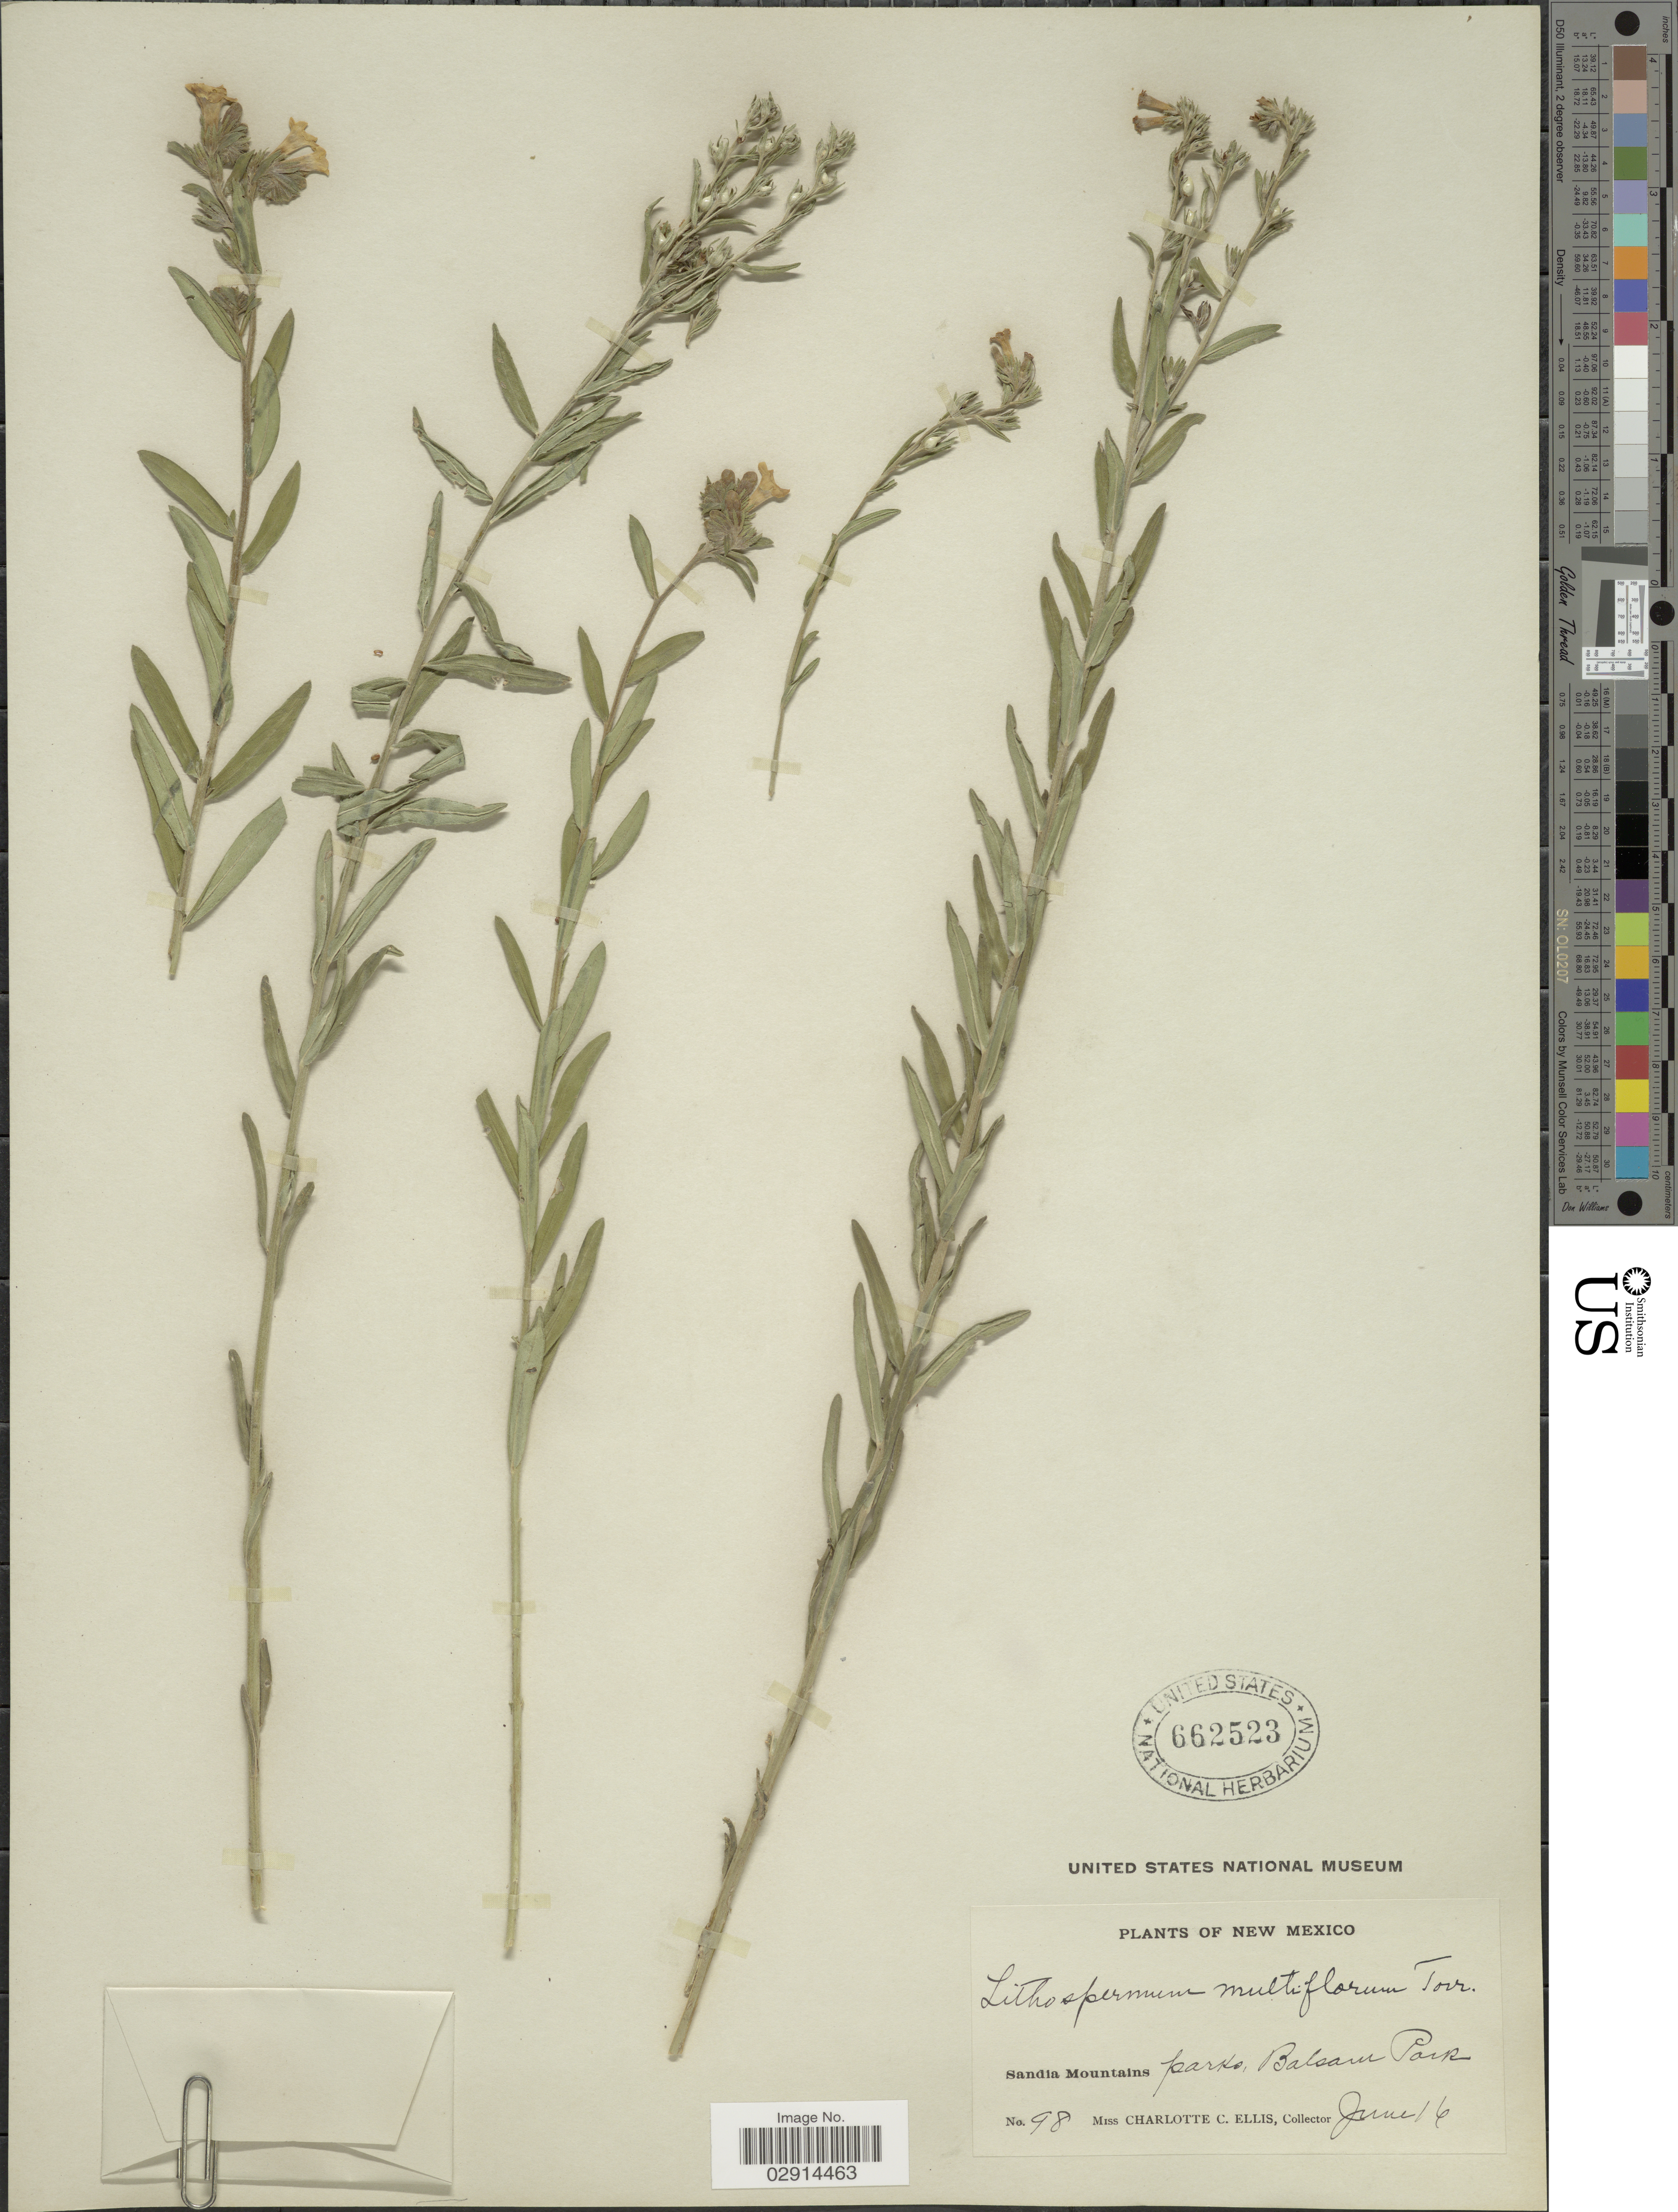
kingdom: Plantae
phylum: Tracheophyta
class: Magnoliopsida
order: Boraginales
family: Boraginaceae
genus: Lithospermum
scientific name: Lithospermum multiflorum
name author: Torr. ex A. Gray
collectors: C. C. Ellis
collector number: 98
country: United States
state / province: New Mexico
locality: Sandia Mountains parks, Balsam Park.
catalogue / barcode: US 662523